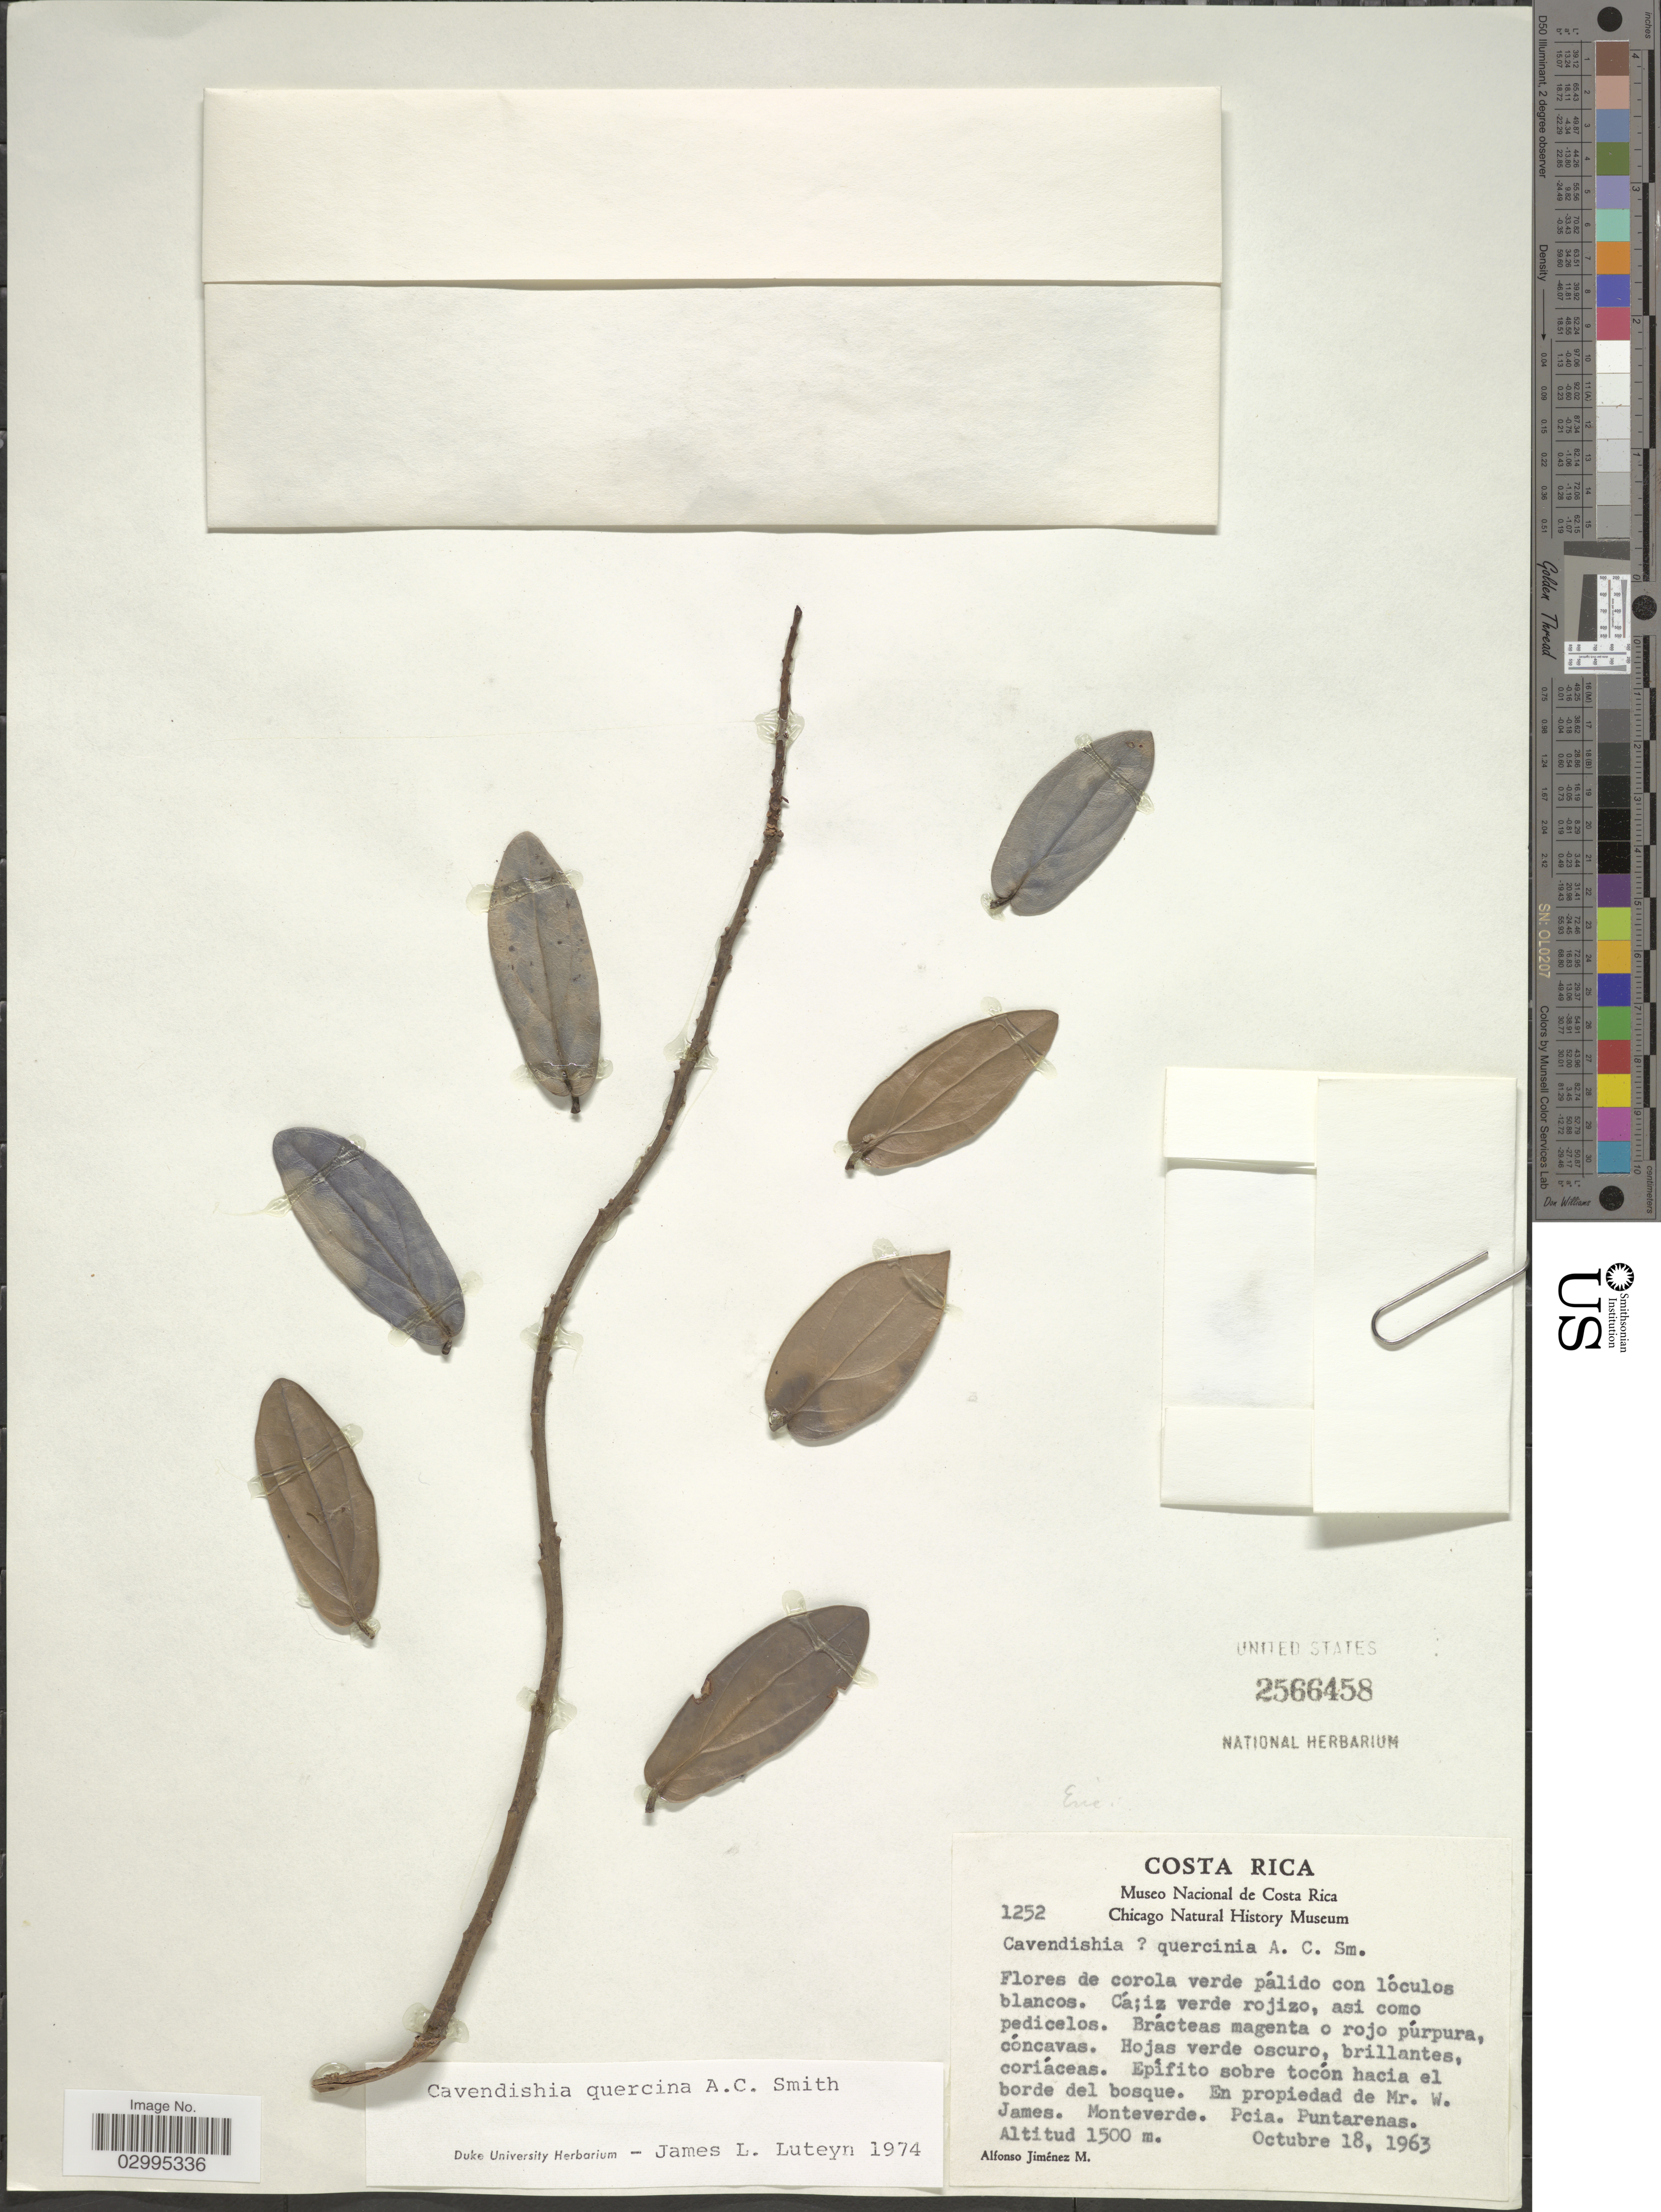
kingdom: Plantae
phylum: Tracheophyta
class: Magnoliopsida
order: Ericales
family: Ericaceae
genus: Cavendishia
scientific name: Cavendishia quercina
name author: A.C. Sm.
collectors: A. Jimenez M.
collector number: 1252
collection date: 1963-10-18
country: Costa Rica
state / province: Puntarenas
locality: En propiedad de Mr. W. James. Monteverde.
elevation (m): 1500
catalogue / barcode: US 2566458